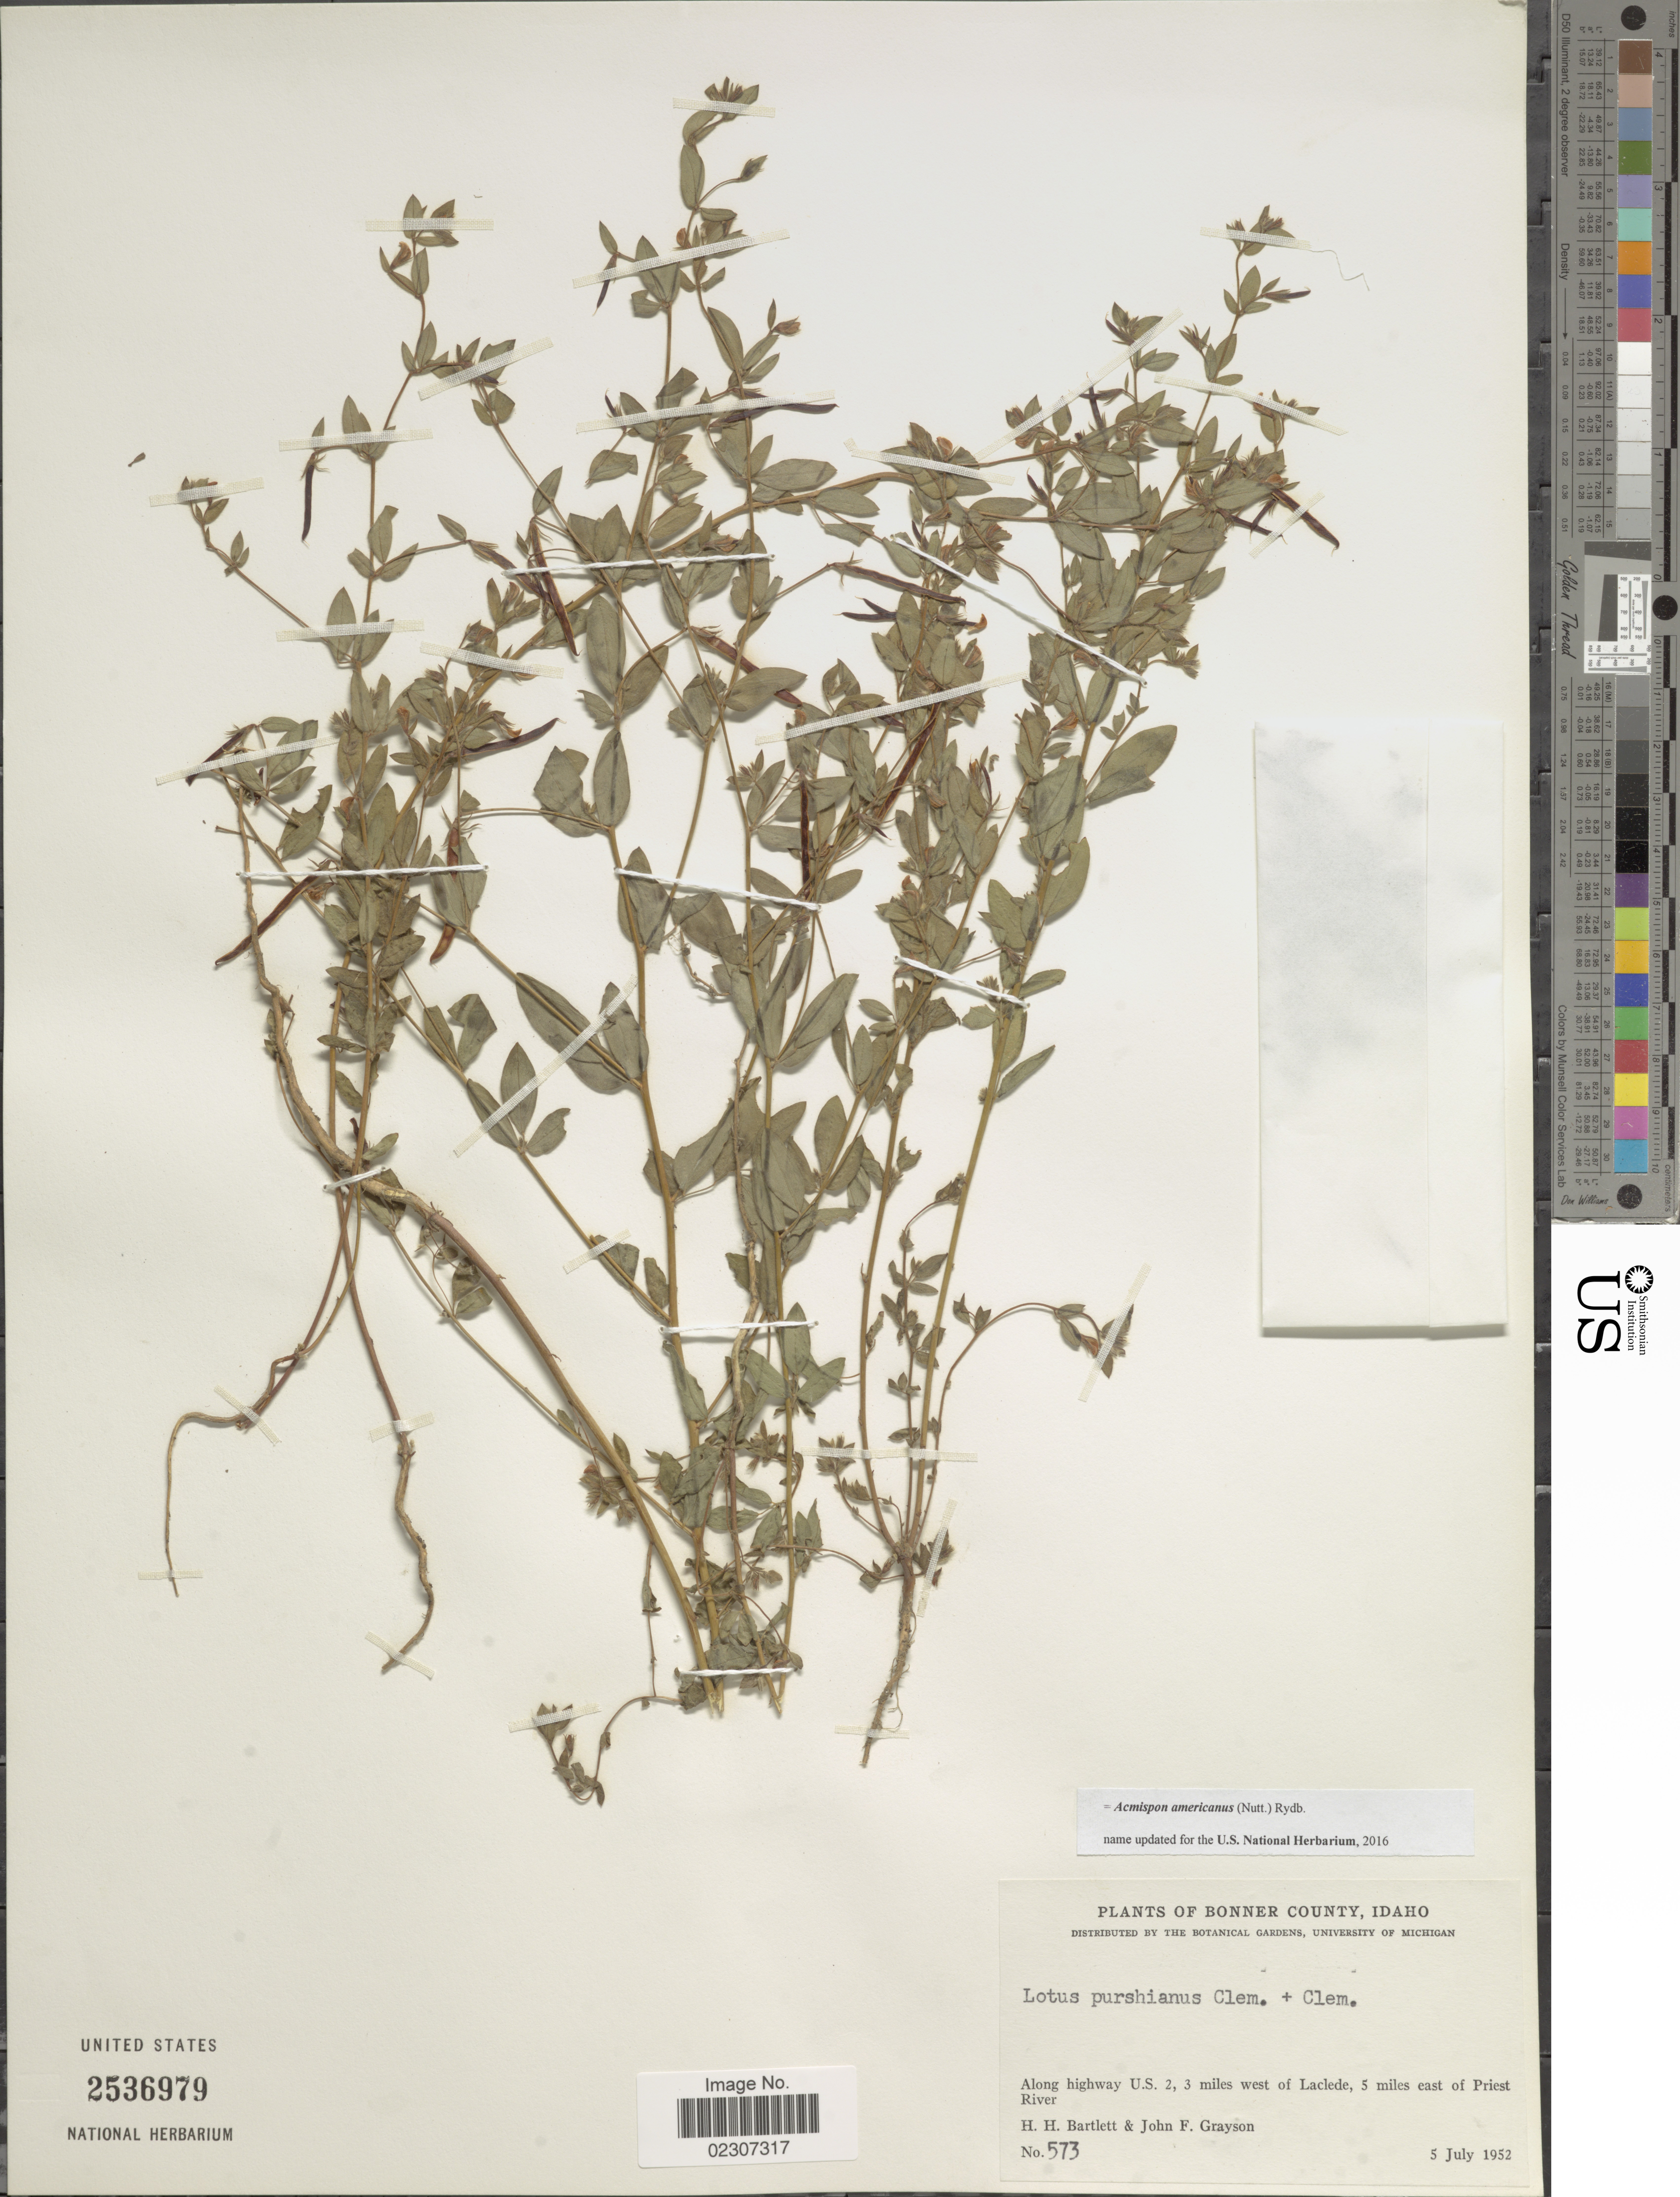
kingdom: Plantae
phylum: Tracheophyta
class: Magnoliopsida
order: Fabales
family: Fabaceae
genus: Acmispon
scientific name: Acmispon americanus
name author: (Nutt.) Rydb.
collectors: H. H. Bartlett & J. Grayson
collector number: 573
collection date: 1952-07-05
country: United States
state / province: Idaho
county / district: Bonner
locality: Bonner County, Along highway U.S. 2, 3 miles west of Laclede, 5 miles east of Priest River.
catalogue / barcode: US 2536979